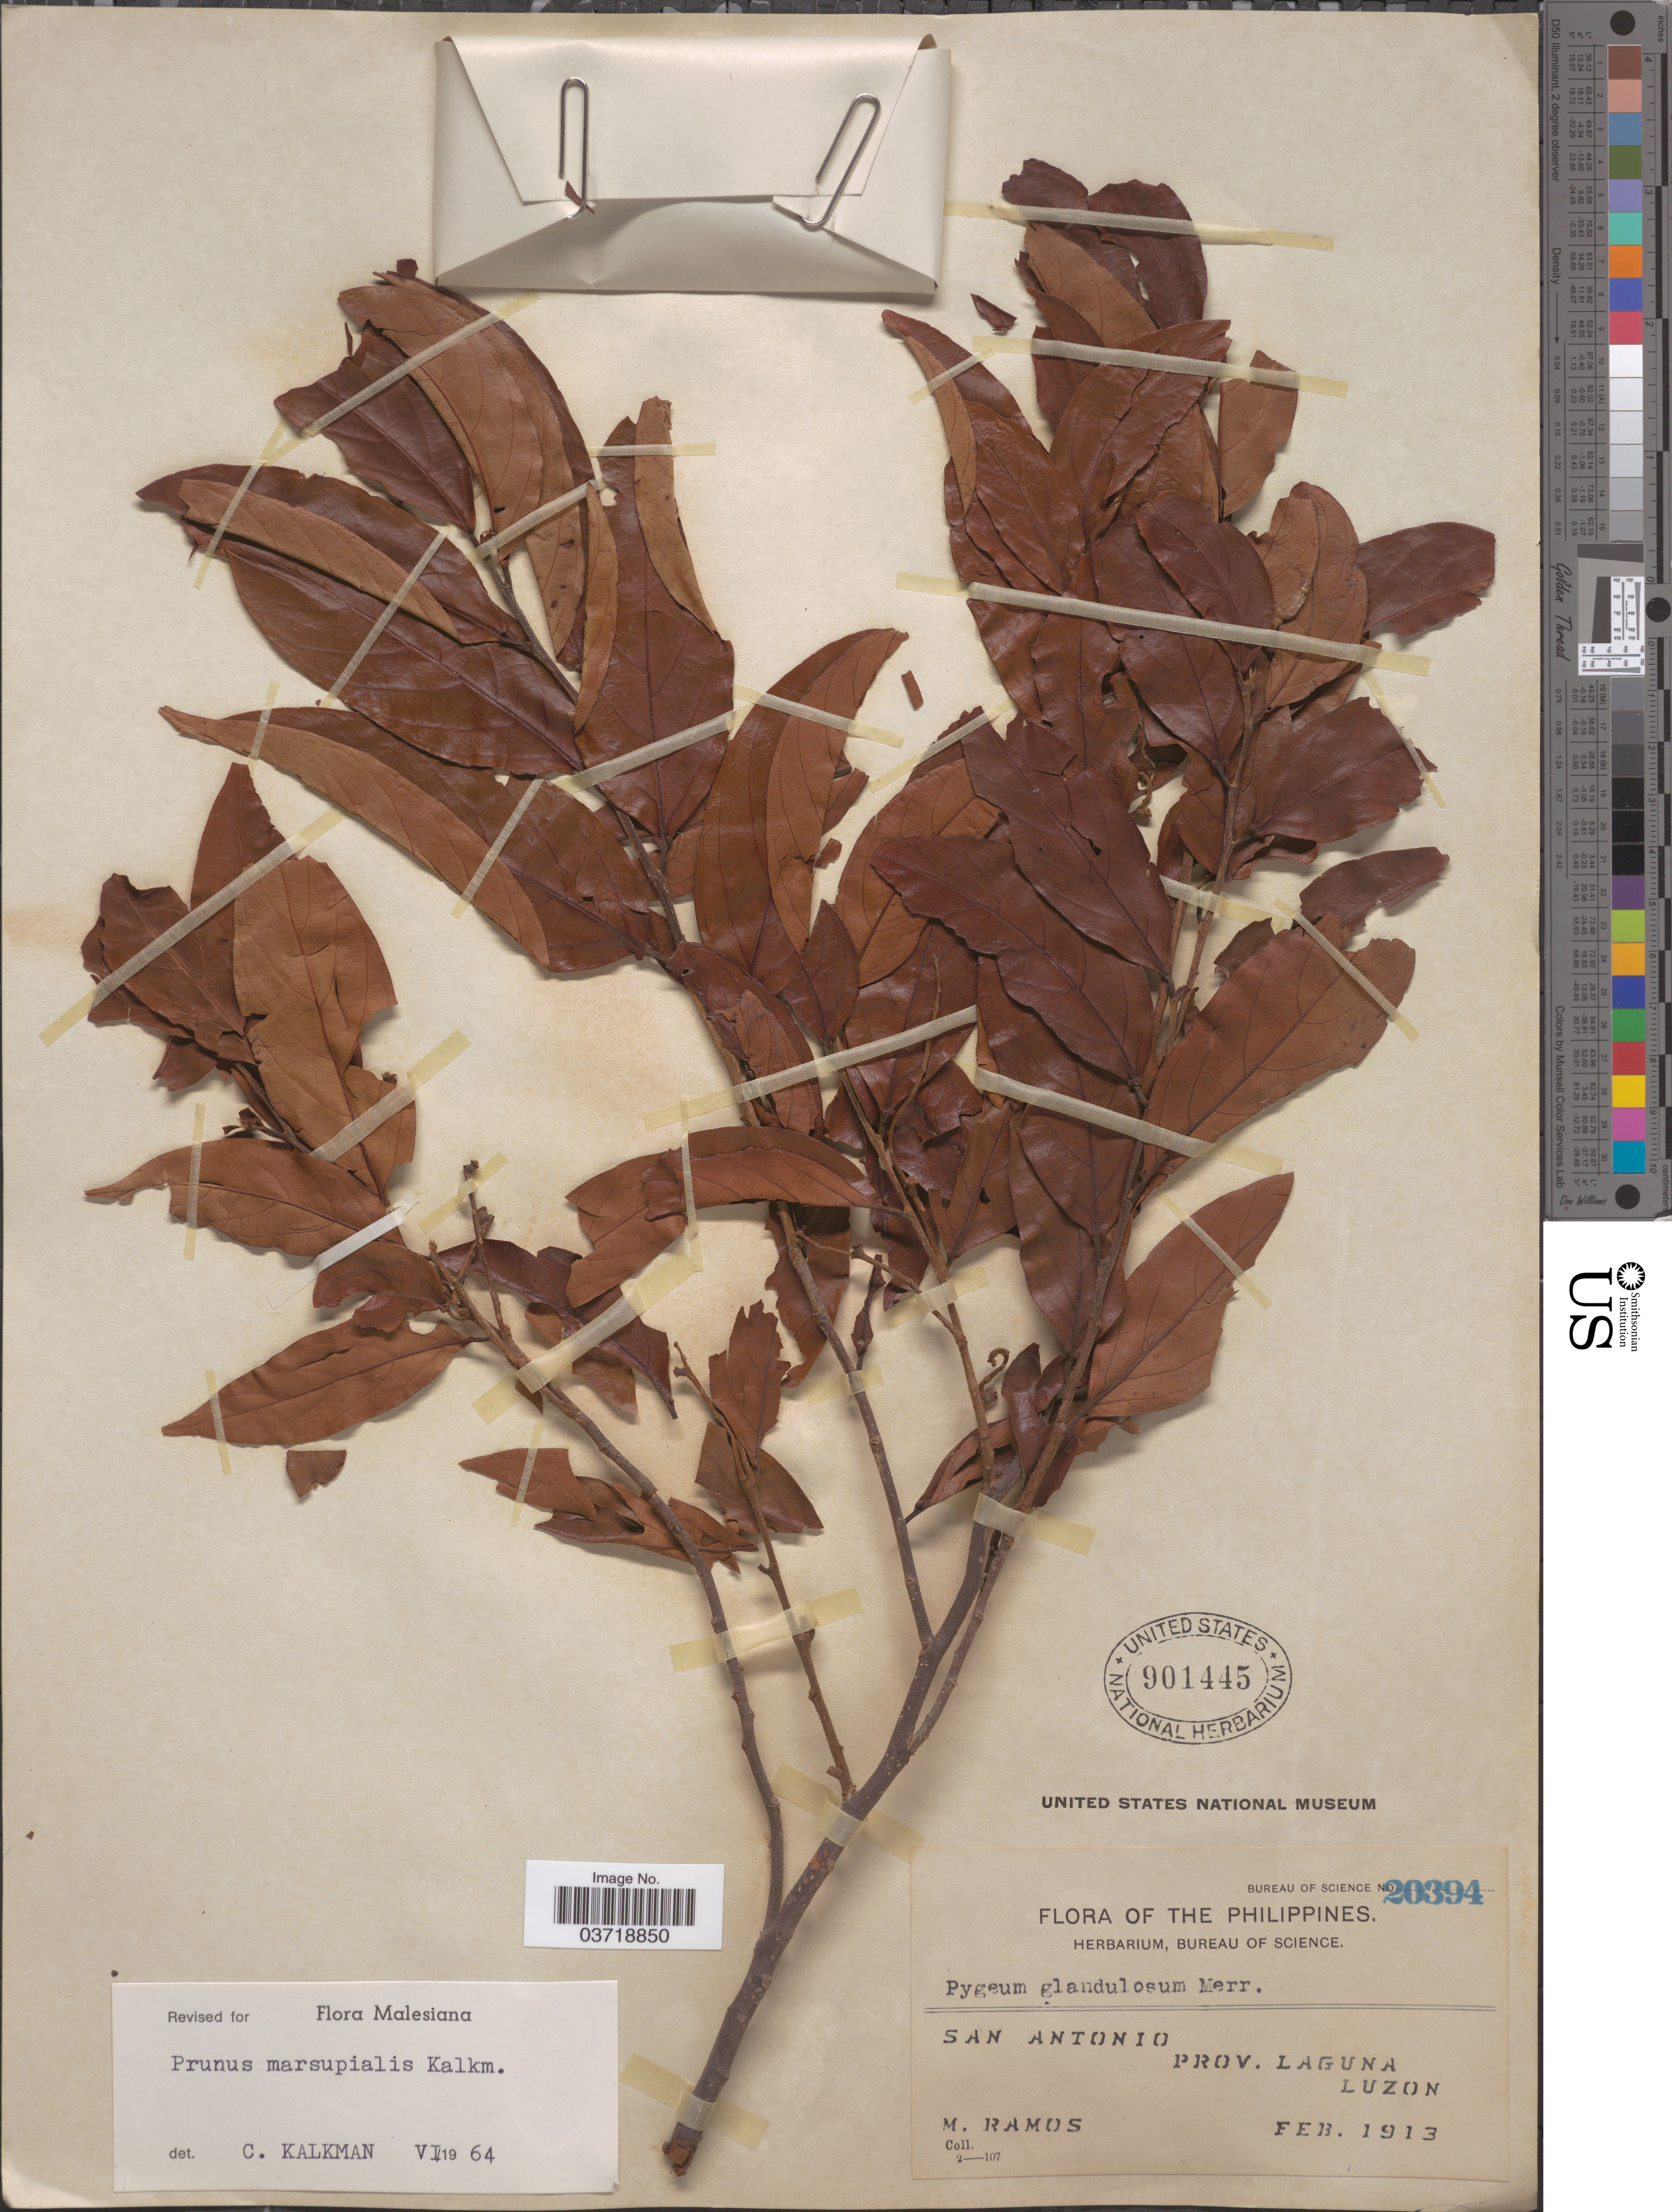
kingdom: Plantae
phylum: Tracheophyta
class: Magnoliopsida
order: Rosales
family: Rosaceae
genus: Prunus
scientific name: Prunus marsupialis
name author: Kalkman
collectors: M. Ramos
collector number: Bureau of Science 20394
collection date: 1913-02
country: Philippines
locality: San Antonio. Prov. Laguna. Luzon.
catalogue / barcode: US 901445